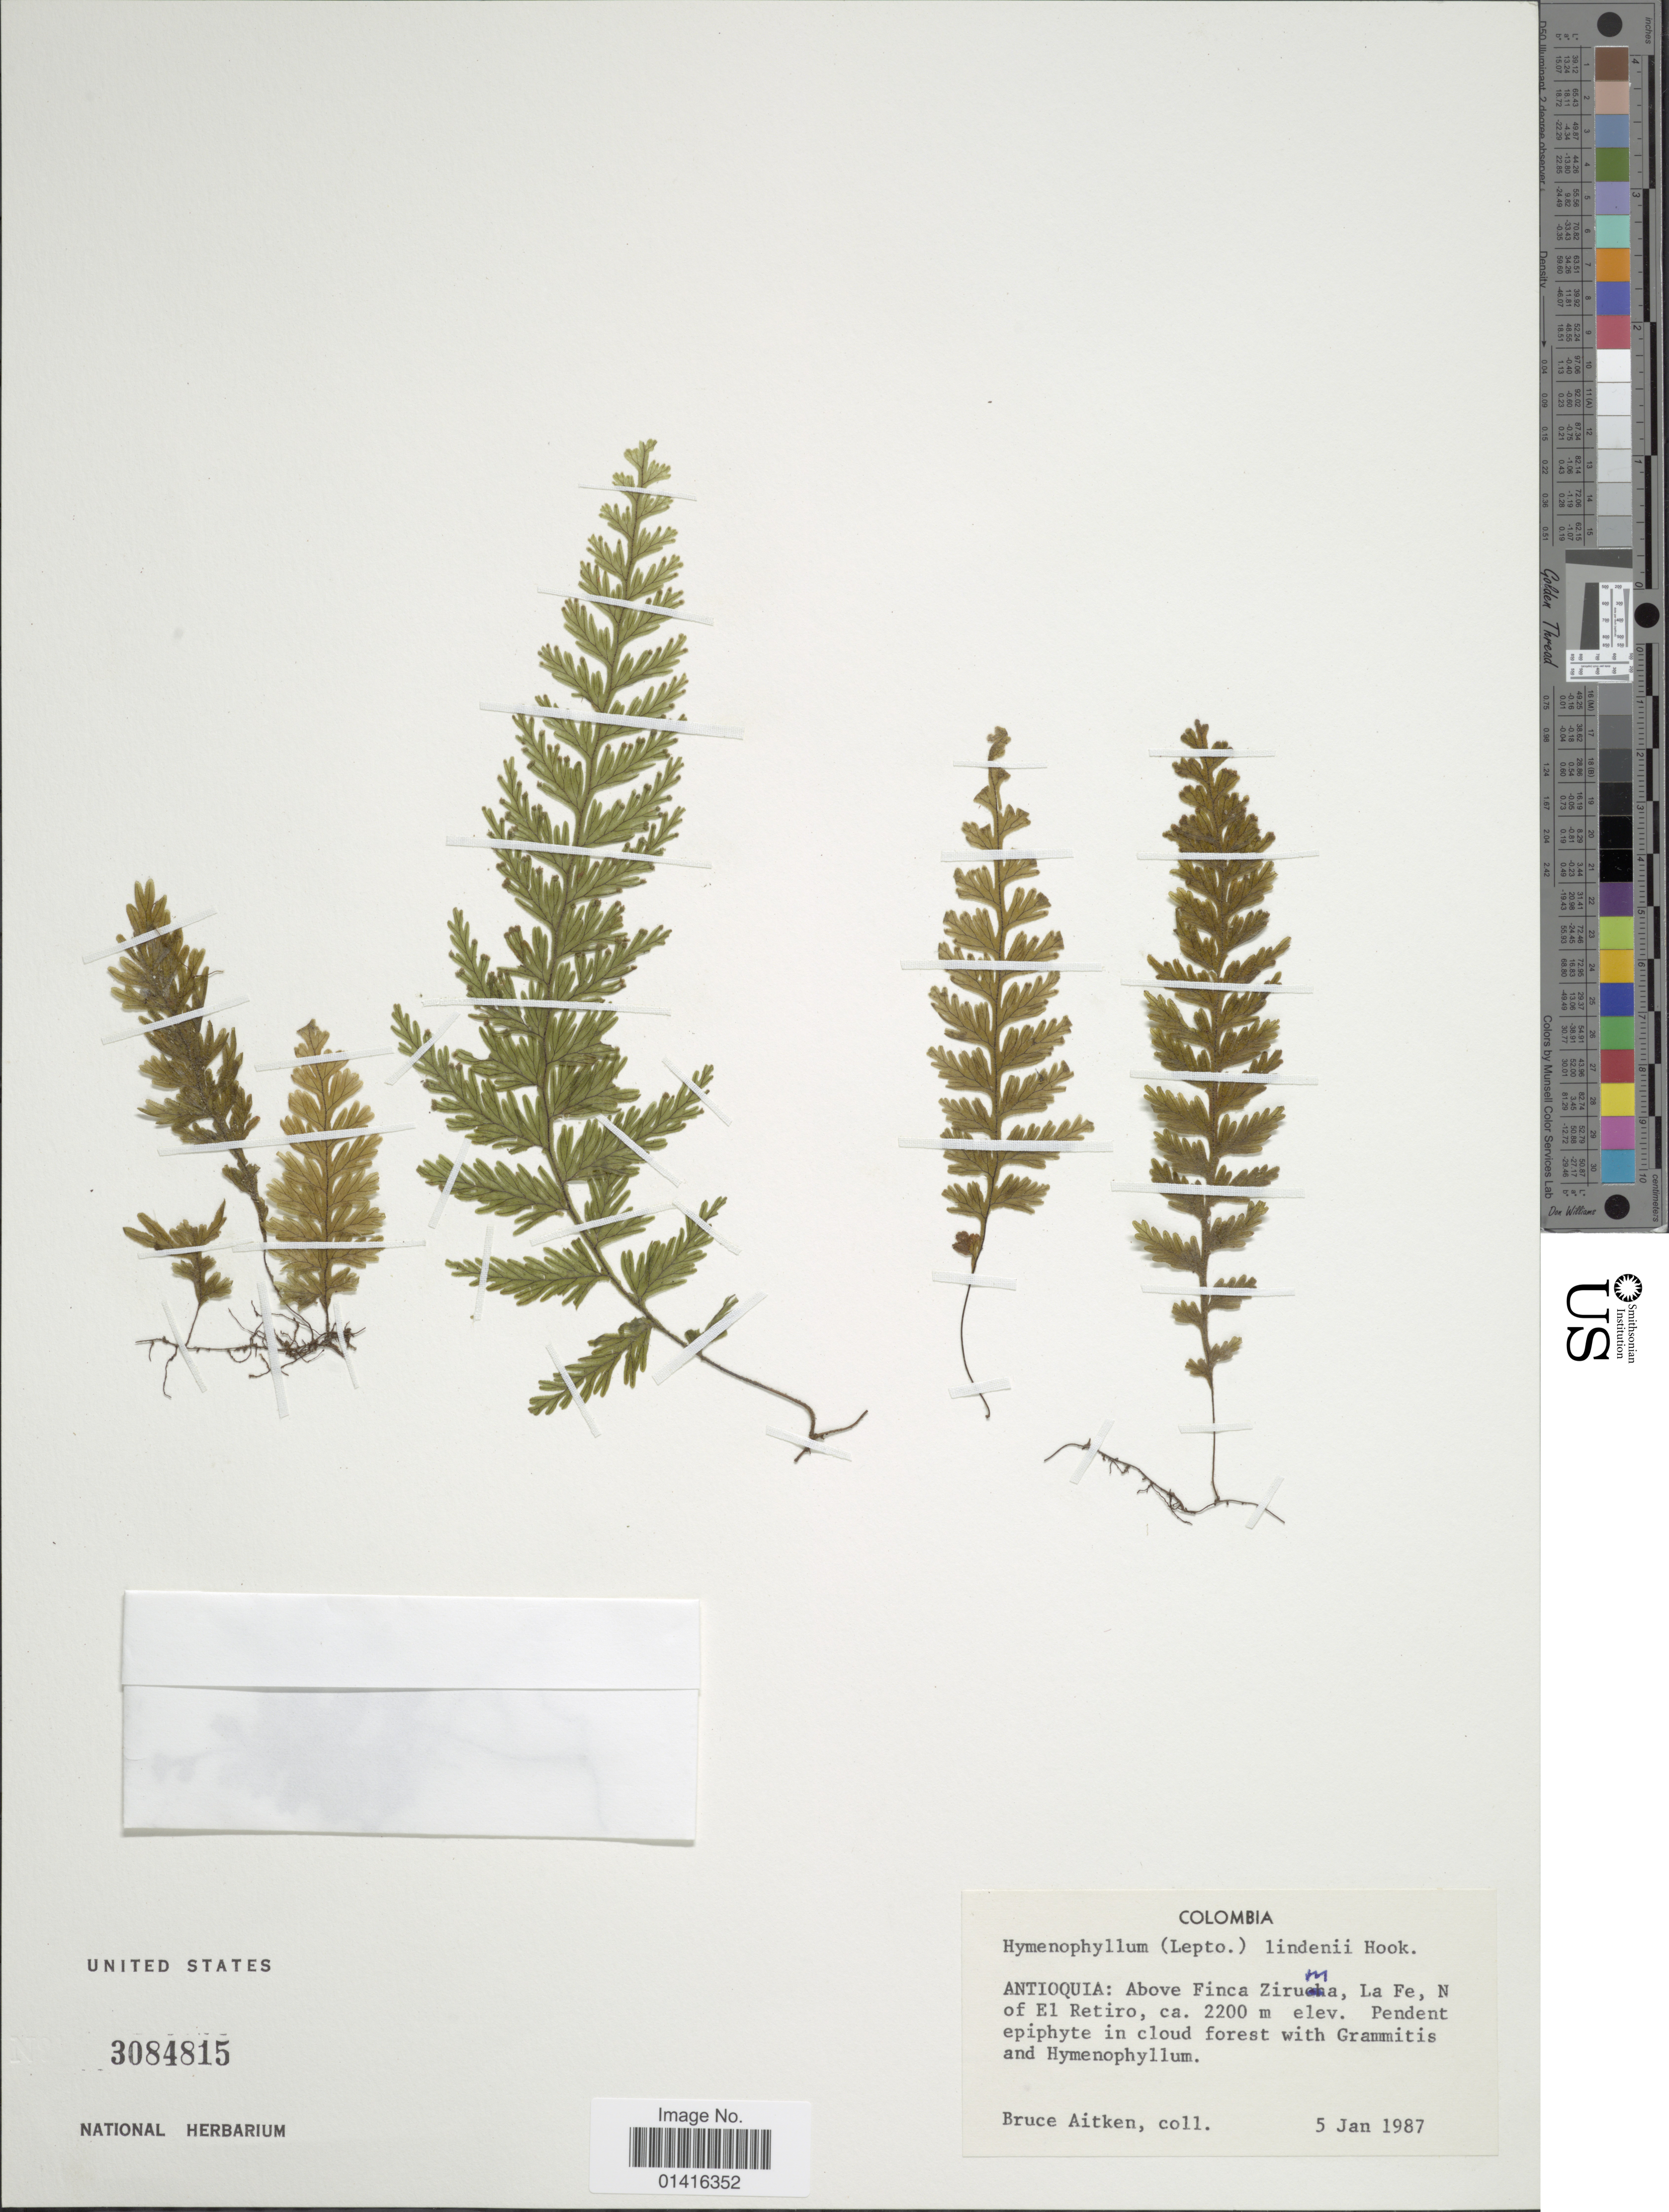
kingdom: Plantae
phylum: Tracheophyta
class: Polypodiopsida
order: Hymenophyllales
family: Hymenophyllaceae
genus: Hymenophyllum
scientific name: Hymenophyllum lindenii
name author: Hook.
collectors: B. Aitken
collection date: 1987-01-05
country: Colombia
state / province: Antioquia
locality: Above Finca Ziruma, La Fe, N of El Retiro.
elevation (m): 2200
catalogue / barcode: US 3084815